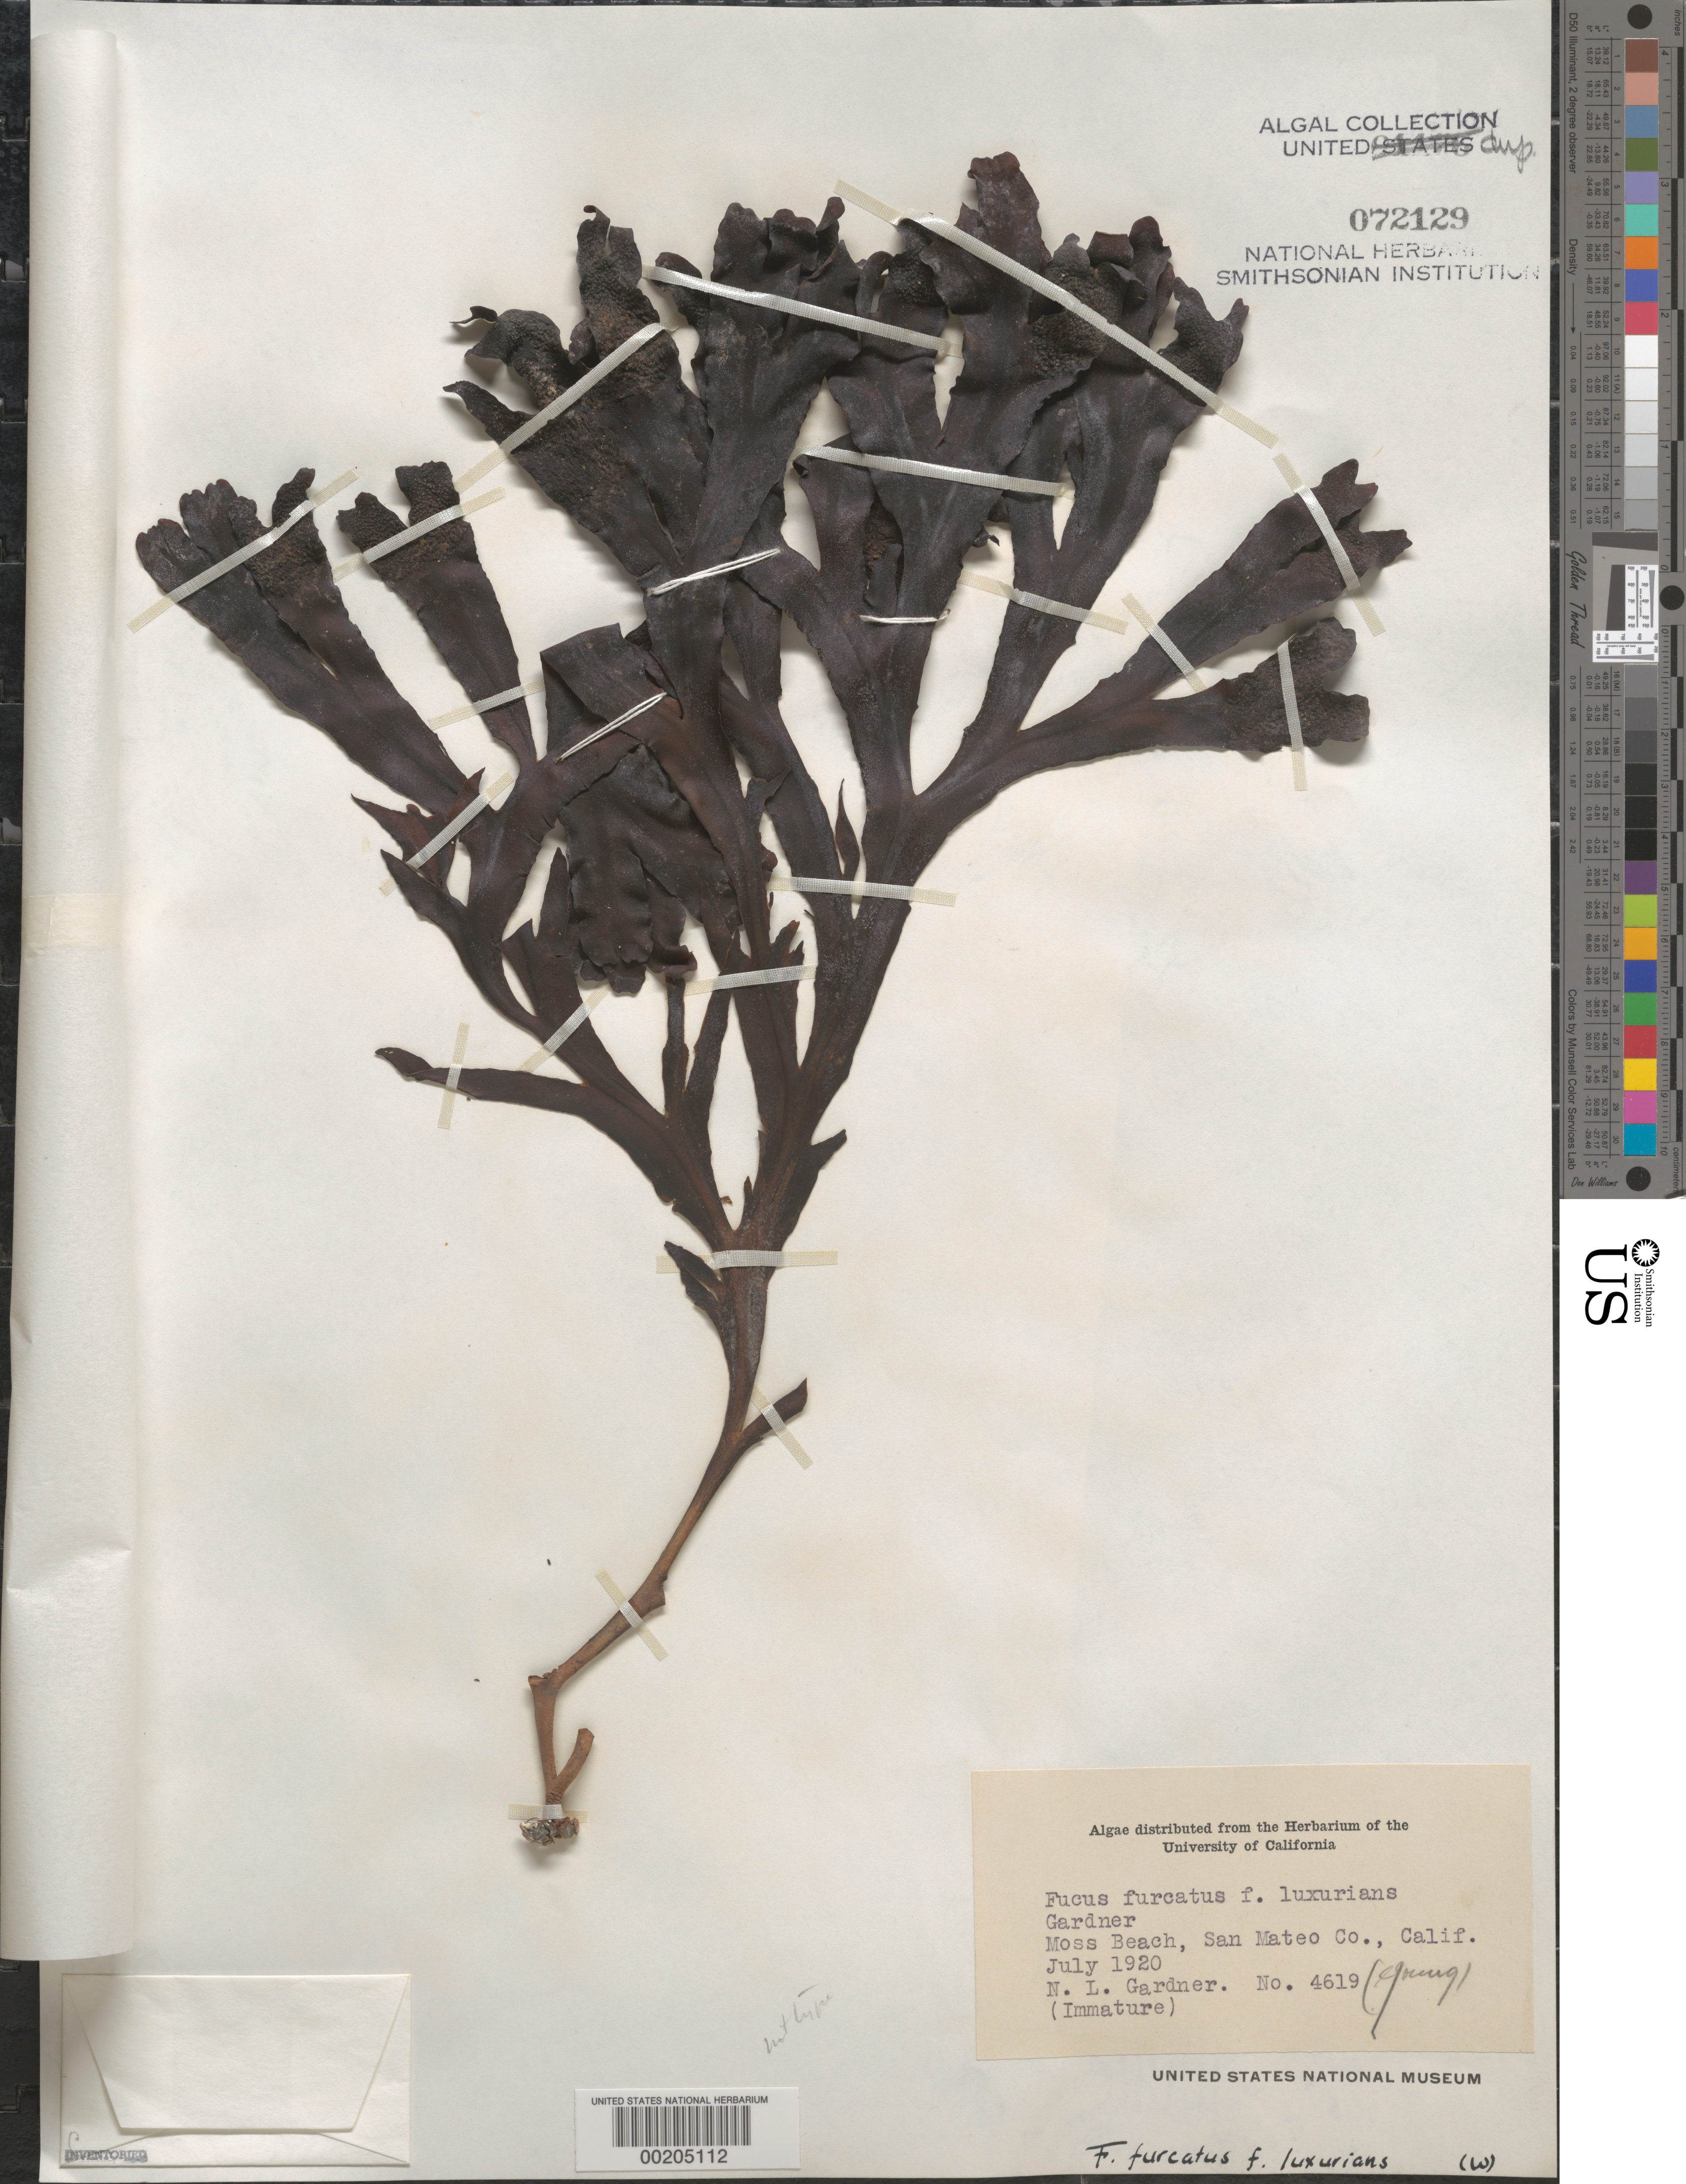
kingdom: Chromista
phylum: Ochrophyta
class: Phaeophyceae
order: Fucales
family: Fucaceae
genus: Fucus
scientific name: Fucus distichus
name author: L.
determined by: Algae name updating Project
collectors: N. Gardner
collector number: NLG 4619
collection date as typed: Jul 1920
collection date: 1920-07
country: United States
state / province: California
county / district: San Mateo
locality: Moss Beach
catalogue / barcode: US 72129